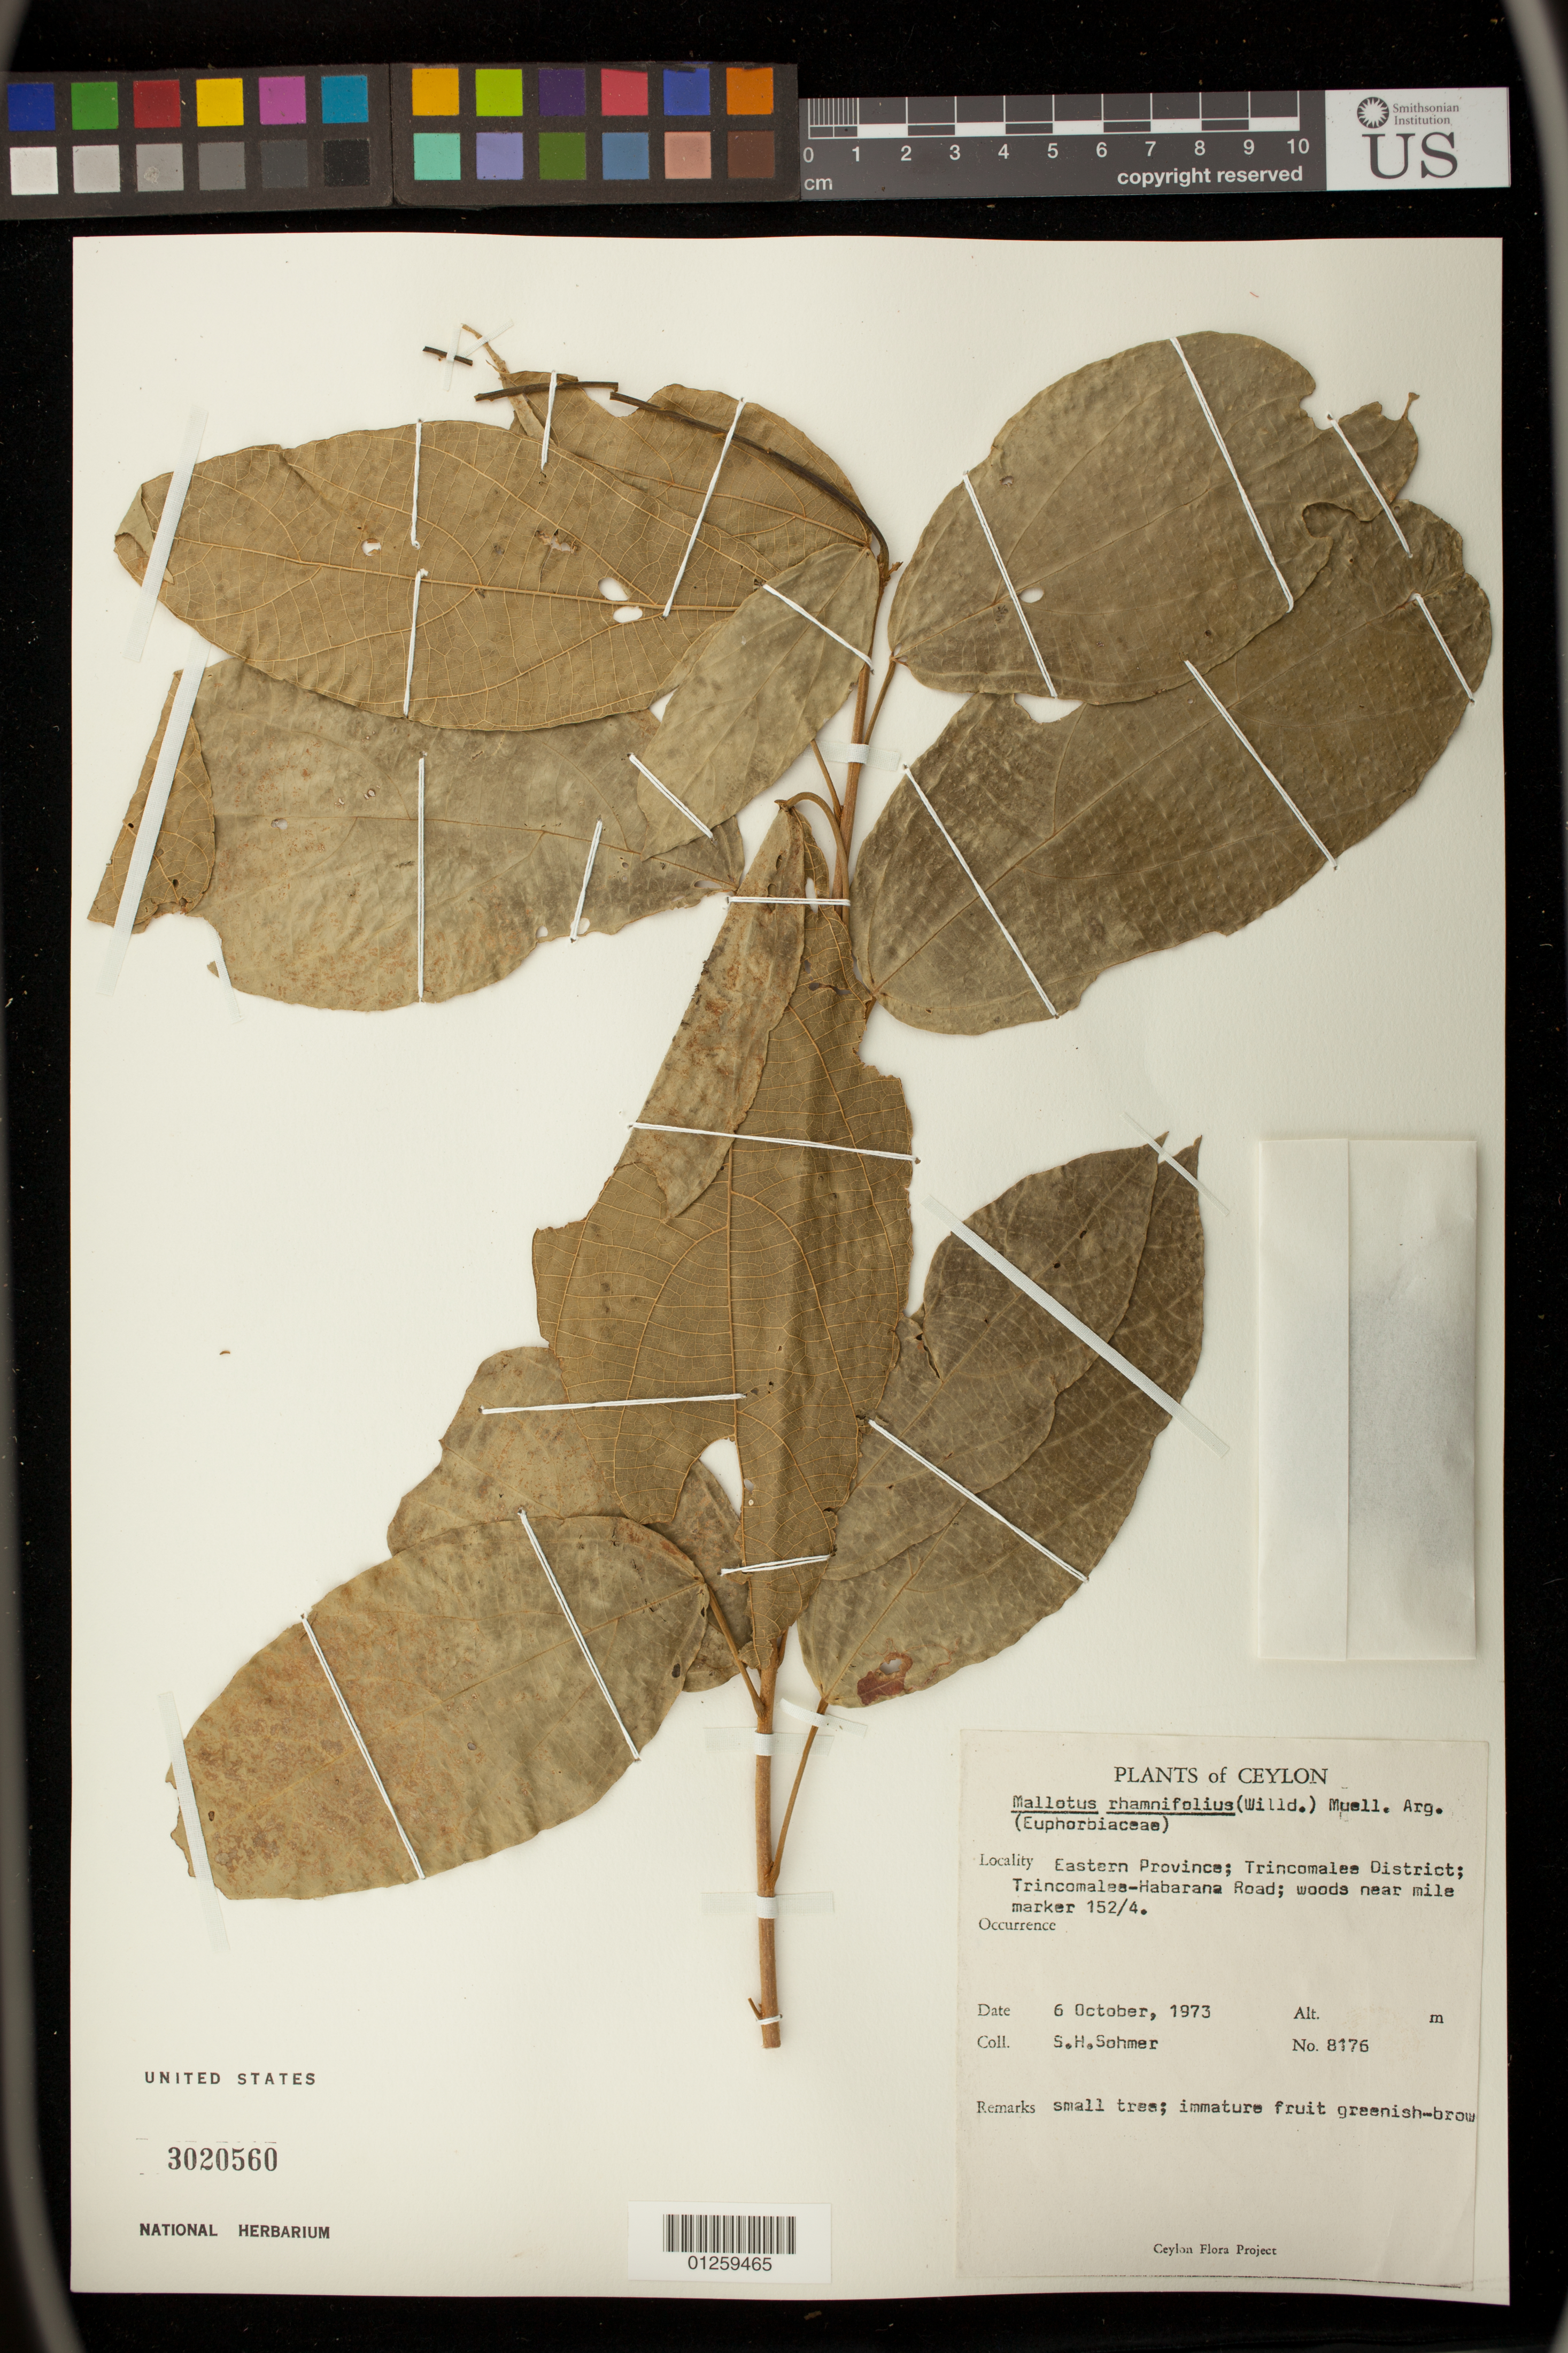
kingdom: Plantae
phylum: Tracheophyta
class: Magnoliopsida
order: Malpighiales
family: Euphorbiaceae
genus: Mallotus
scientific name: Mallotus rhamnifolius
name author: (Willd.) Müll. Arg.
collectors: S. H. Sohmer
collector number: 8176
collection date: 1973-10-06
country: Sri Lanka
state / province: Eastern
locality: Eastern Province; Trincomalee District; Trincomalee-Habarana Road; woods near mile marker 152/4.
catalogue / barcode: US 3020560